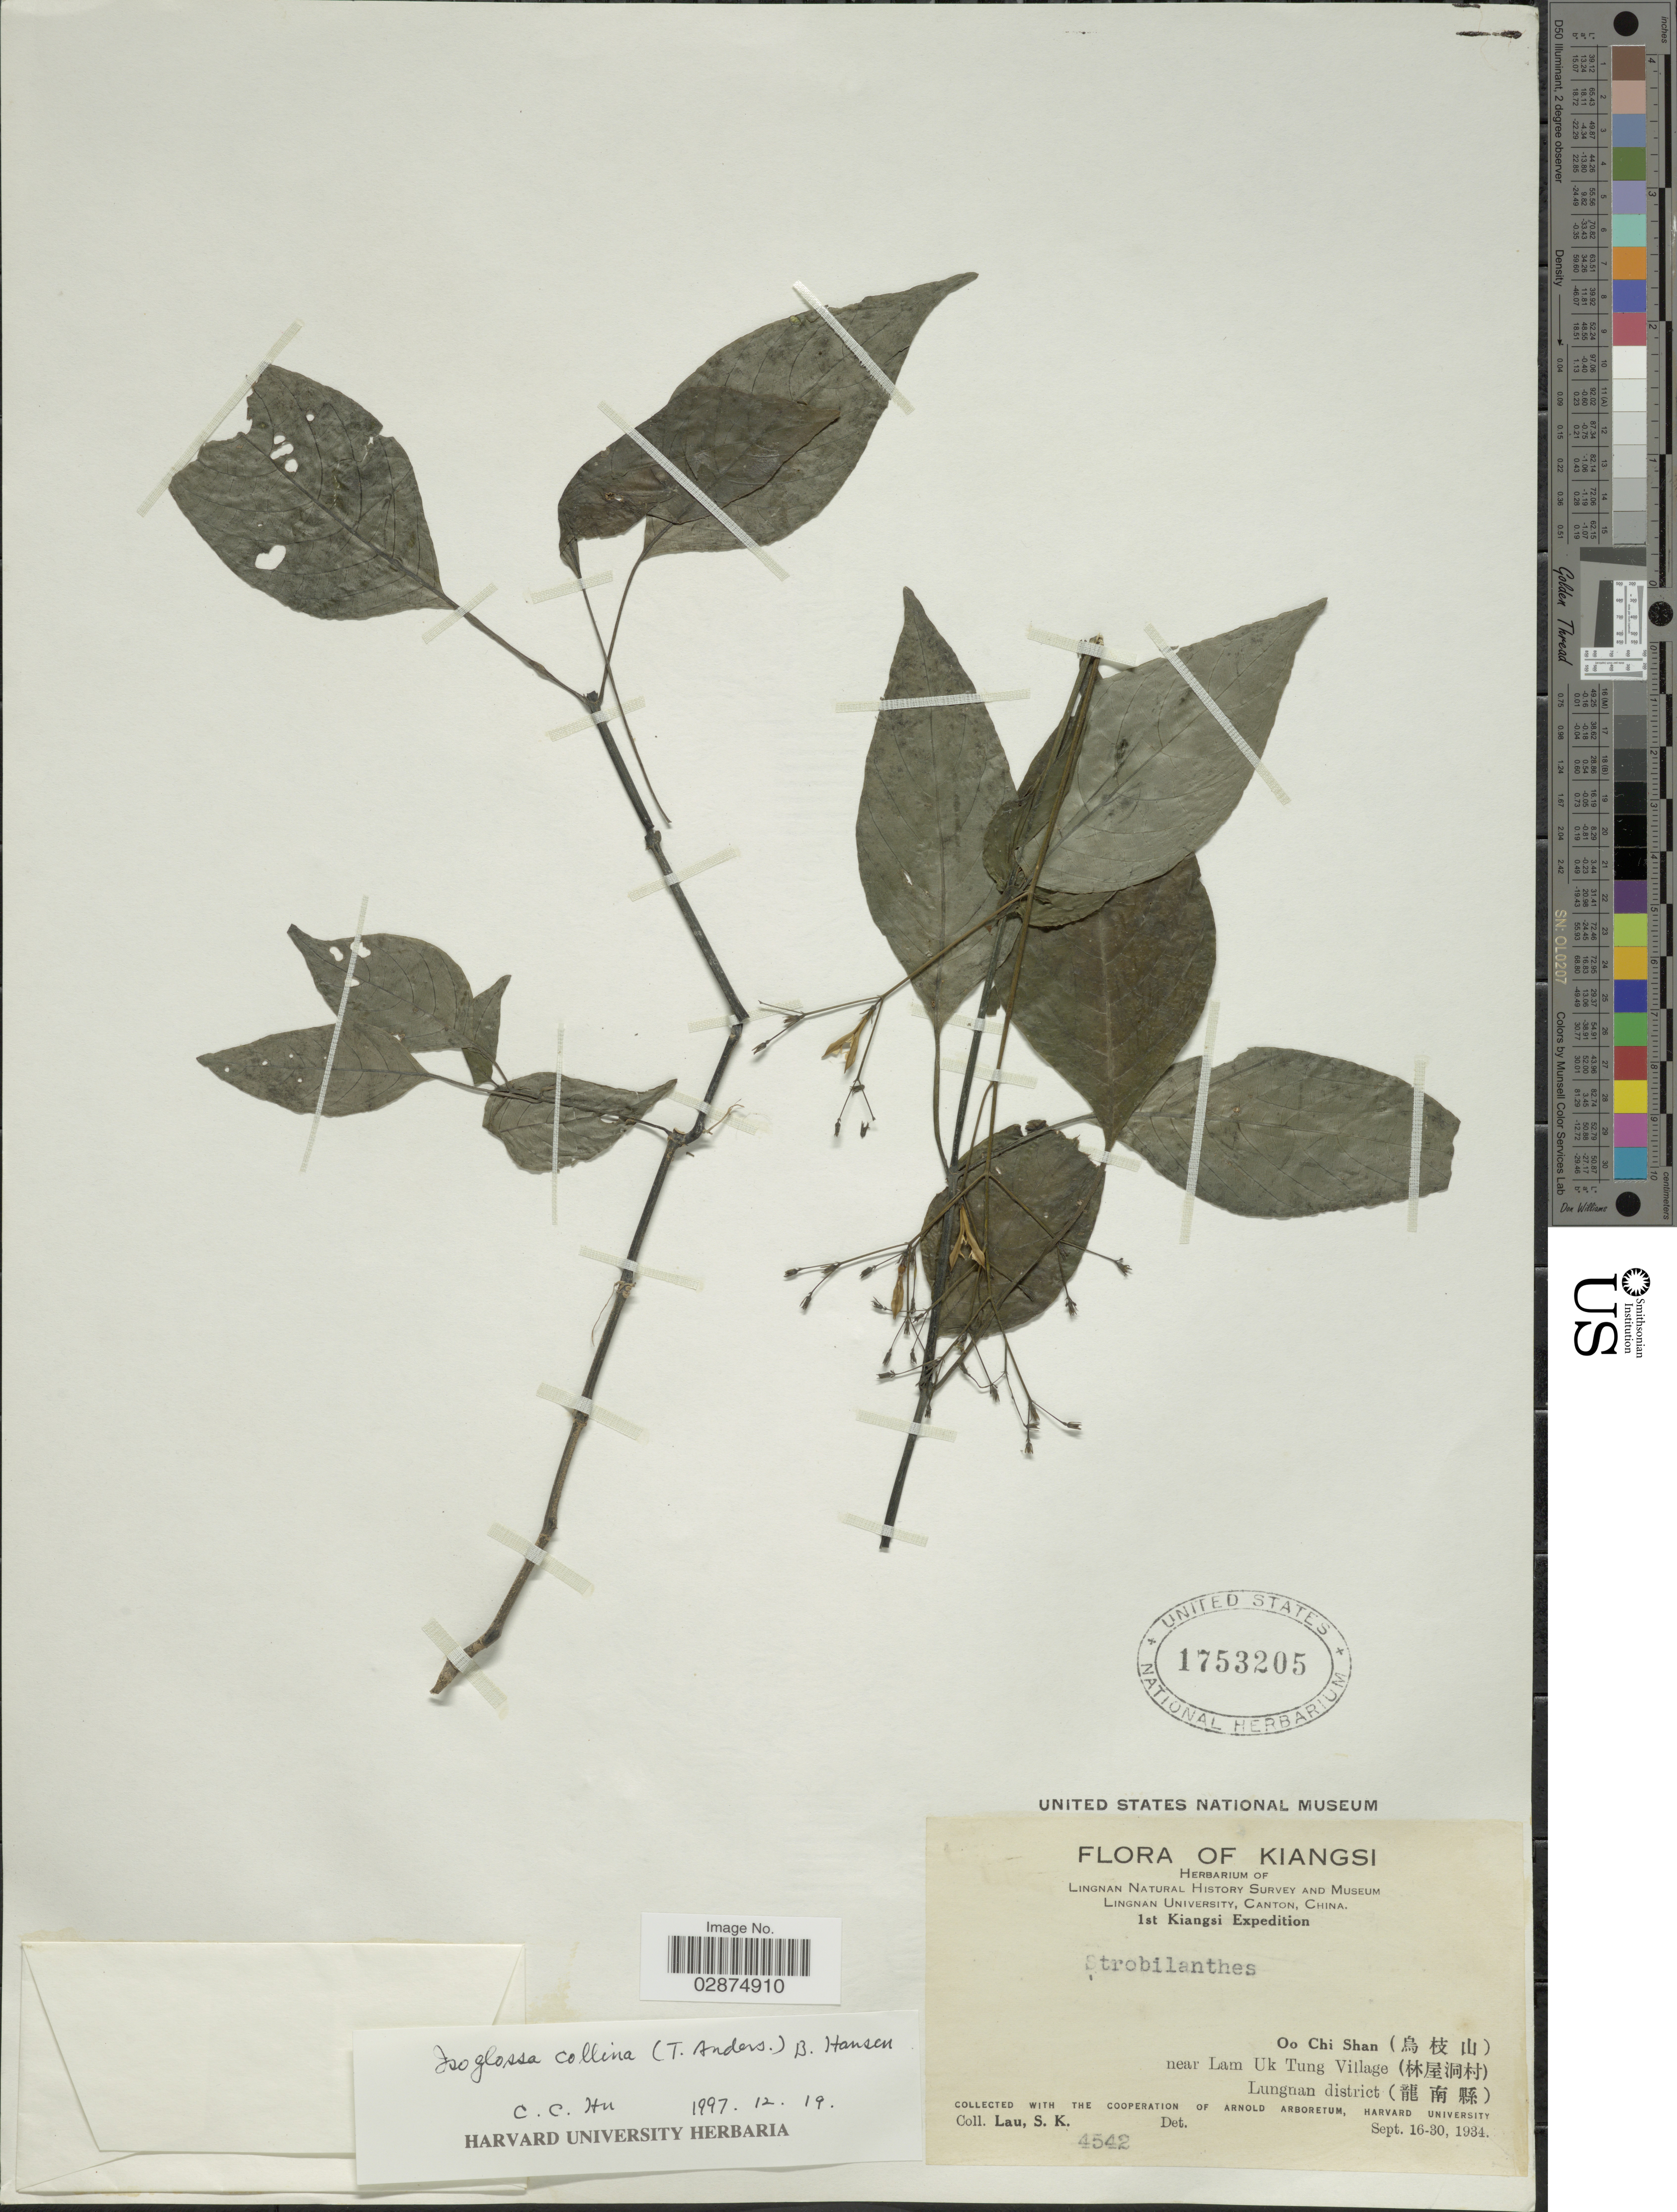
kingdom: Plantae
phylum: Tracheophyta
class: Magnoliopsida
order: Lamiales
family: Acanthaceae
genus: Isoglossa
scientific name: Isoglossa collina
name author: (T. Anderson) B. Hansen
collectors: S. K. Lau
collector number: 4542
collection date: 1934-09-16/1934-09-30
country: China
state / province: Guangxi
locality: Kiangsi. Oo Chi Shan (X) near Lam Uk Village (X). Lungnan district (X).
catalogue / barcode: US 1753205